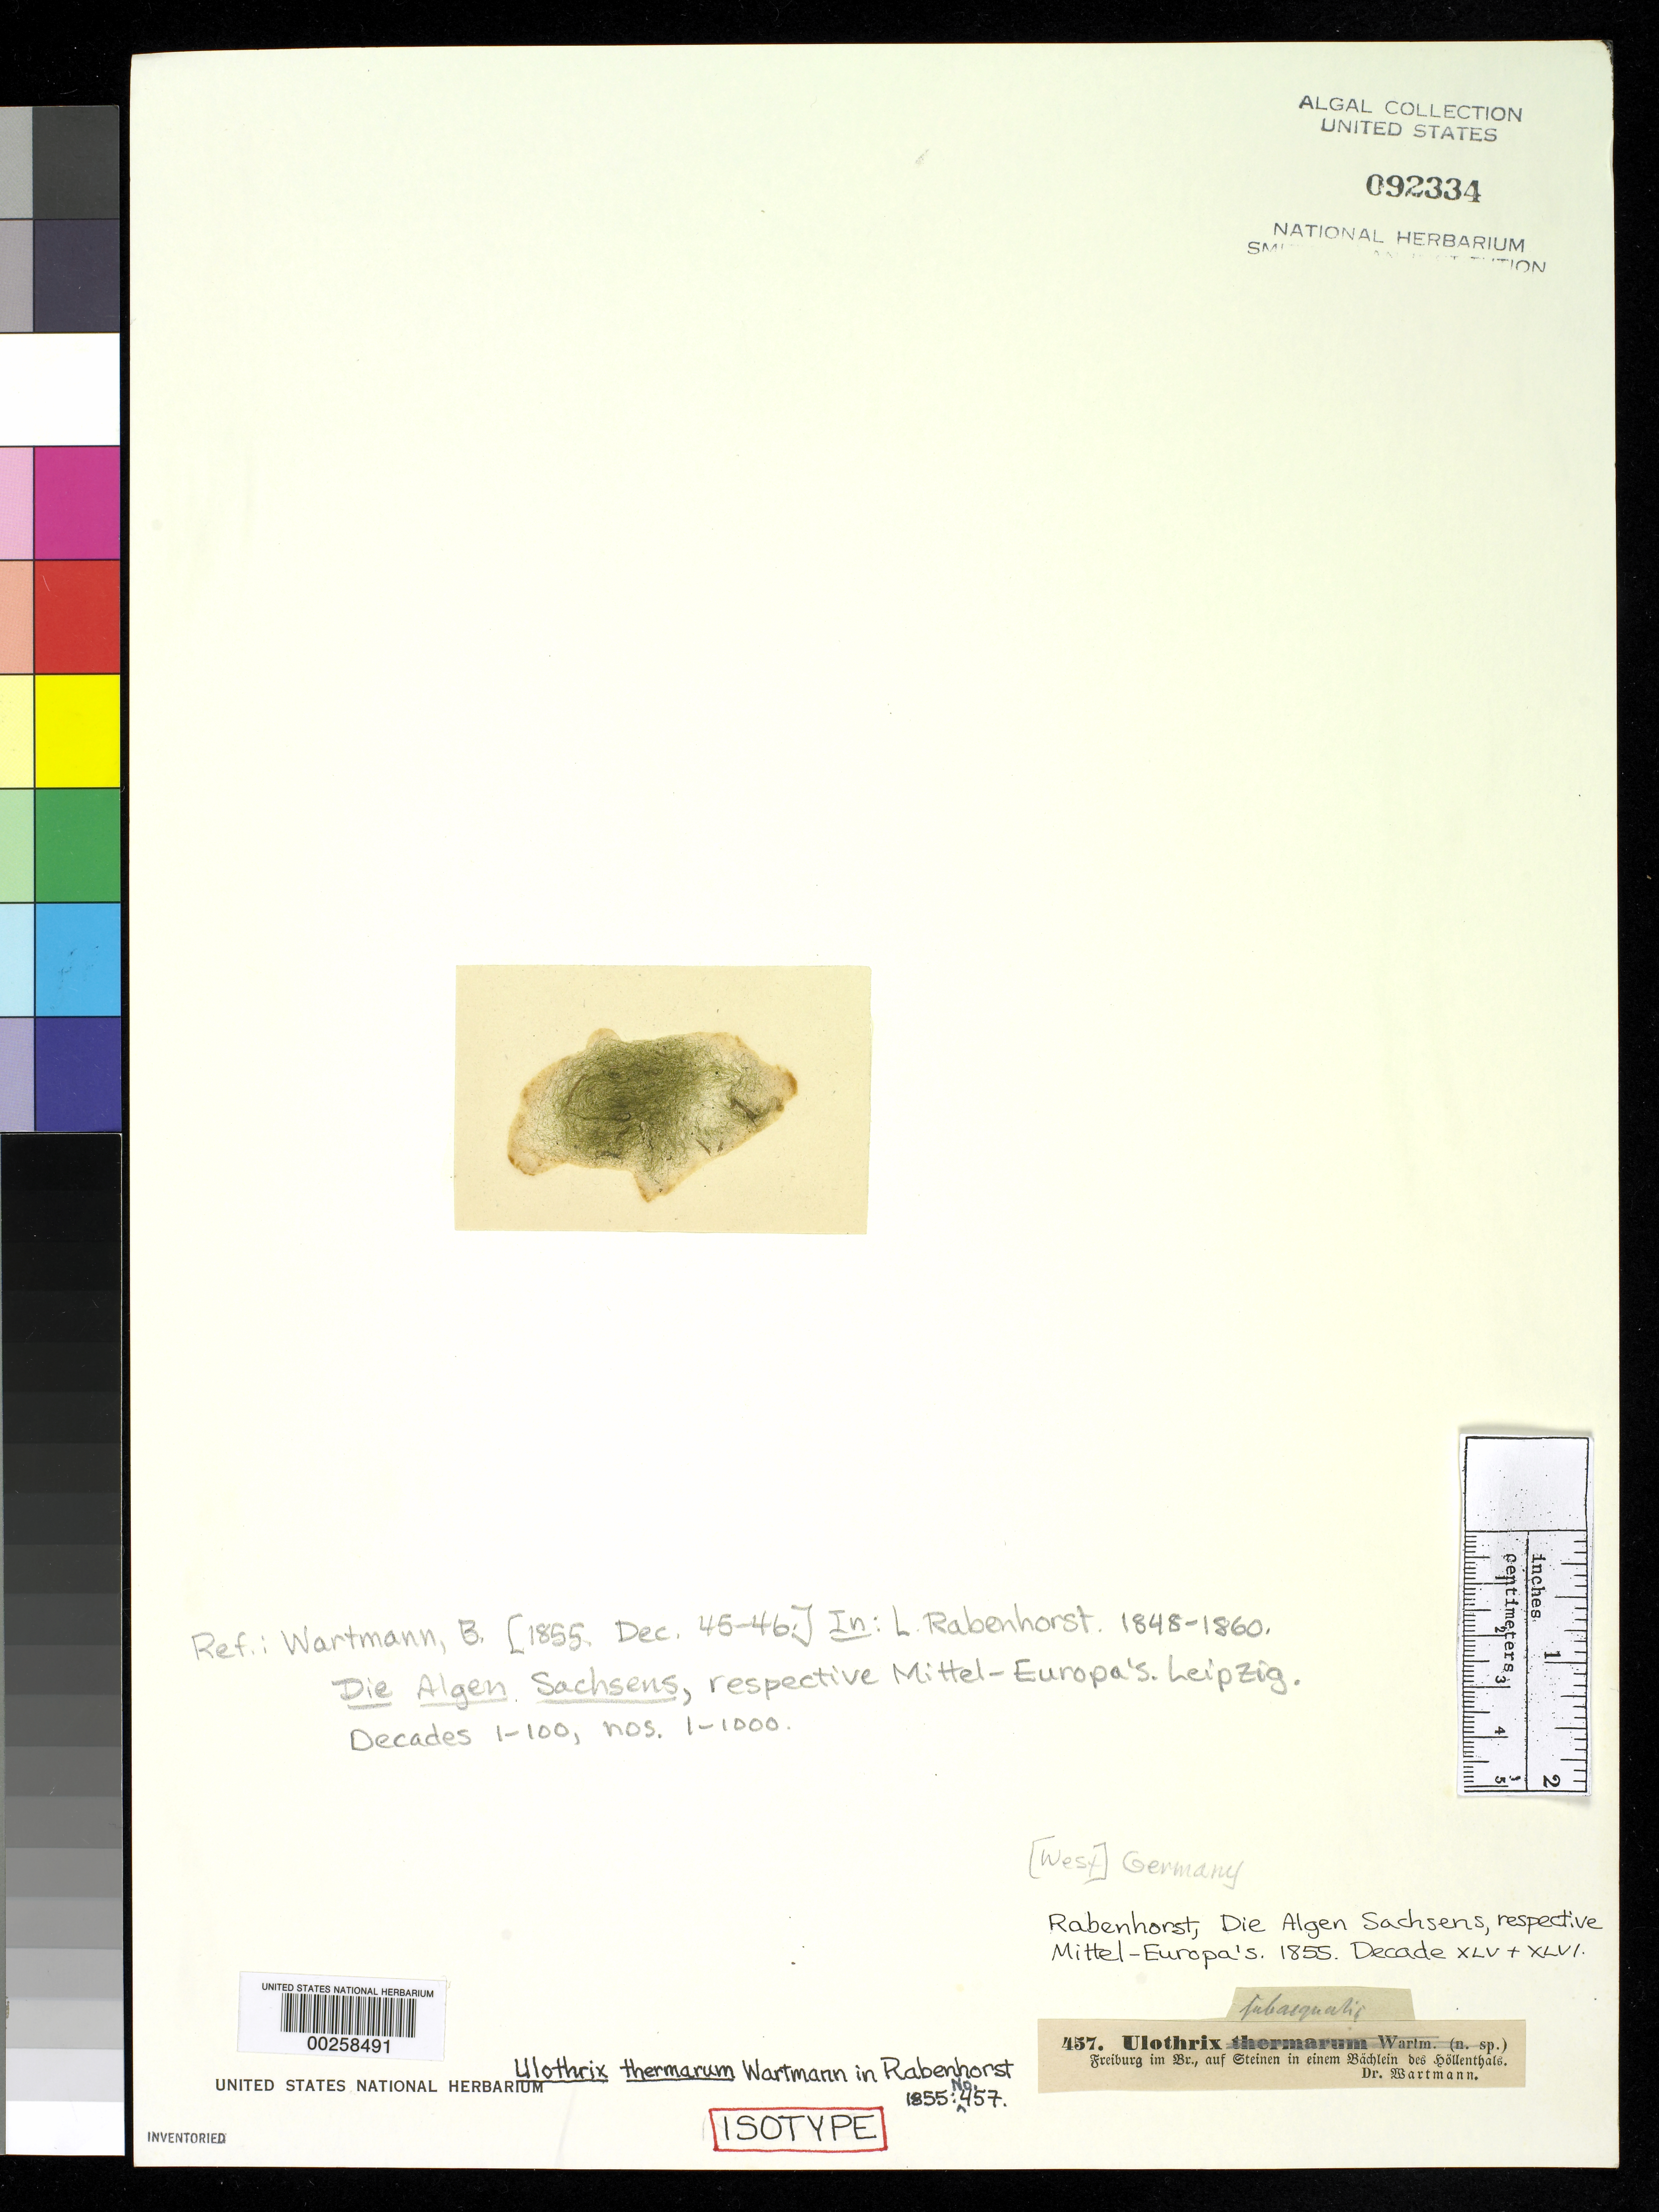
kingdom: Plantae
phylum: Chlorophyta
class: Ulvophyceae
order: Ulotrichales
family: Ulotrichaceae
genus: Ulothrix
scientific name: Ulothrix thermarum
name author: Wartm. in Rabenh.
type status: Isotype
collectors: F. Wartmann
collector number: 457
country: Germany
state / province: Baden-Wurttemberg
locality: Freiburg im Breisgau.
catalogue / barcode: US 92334